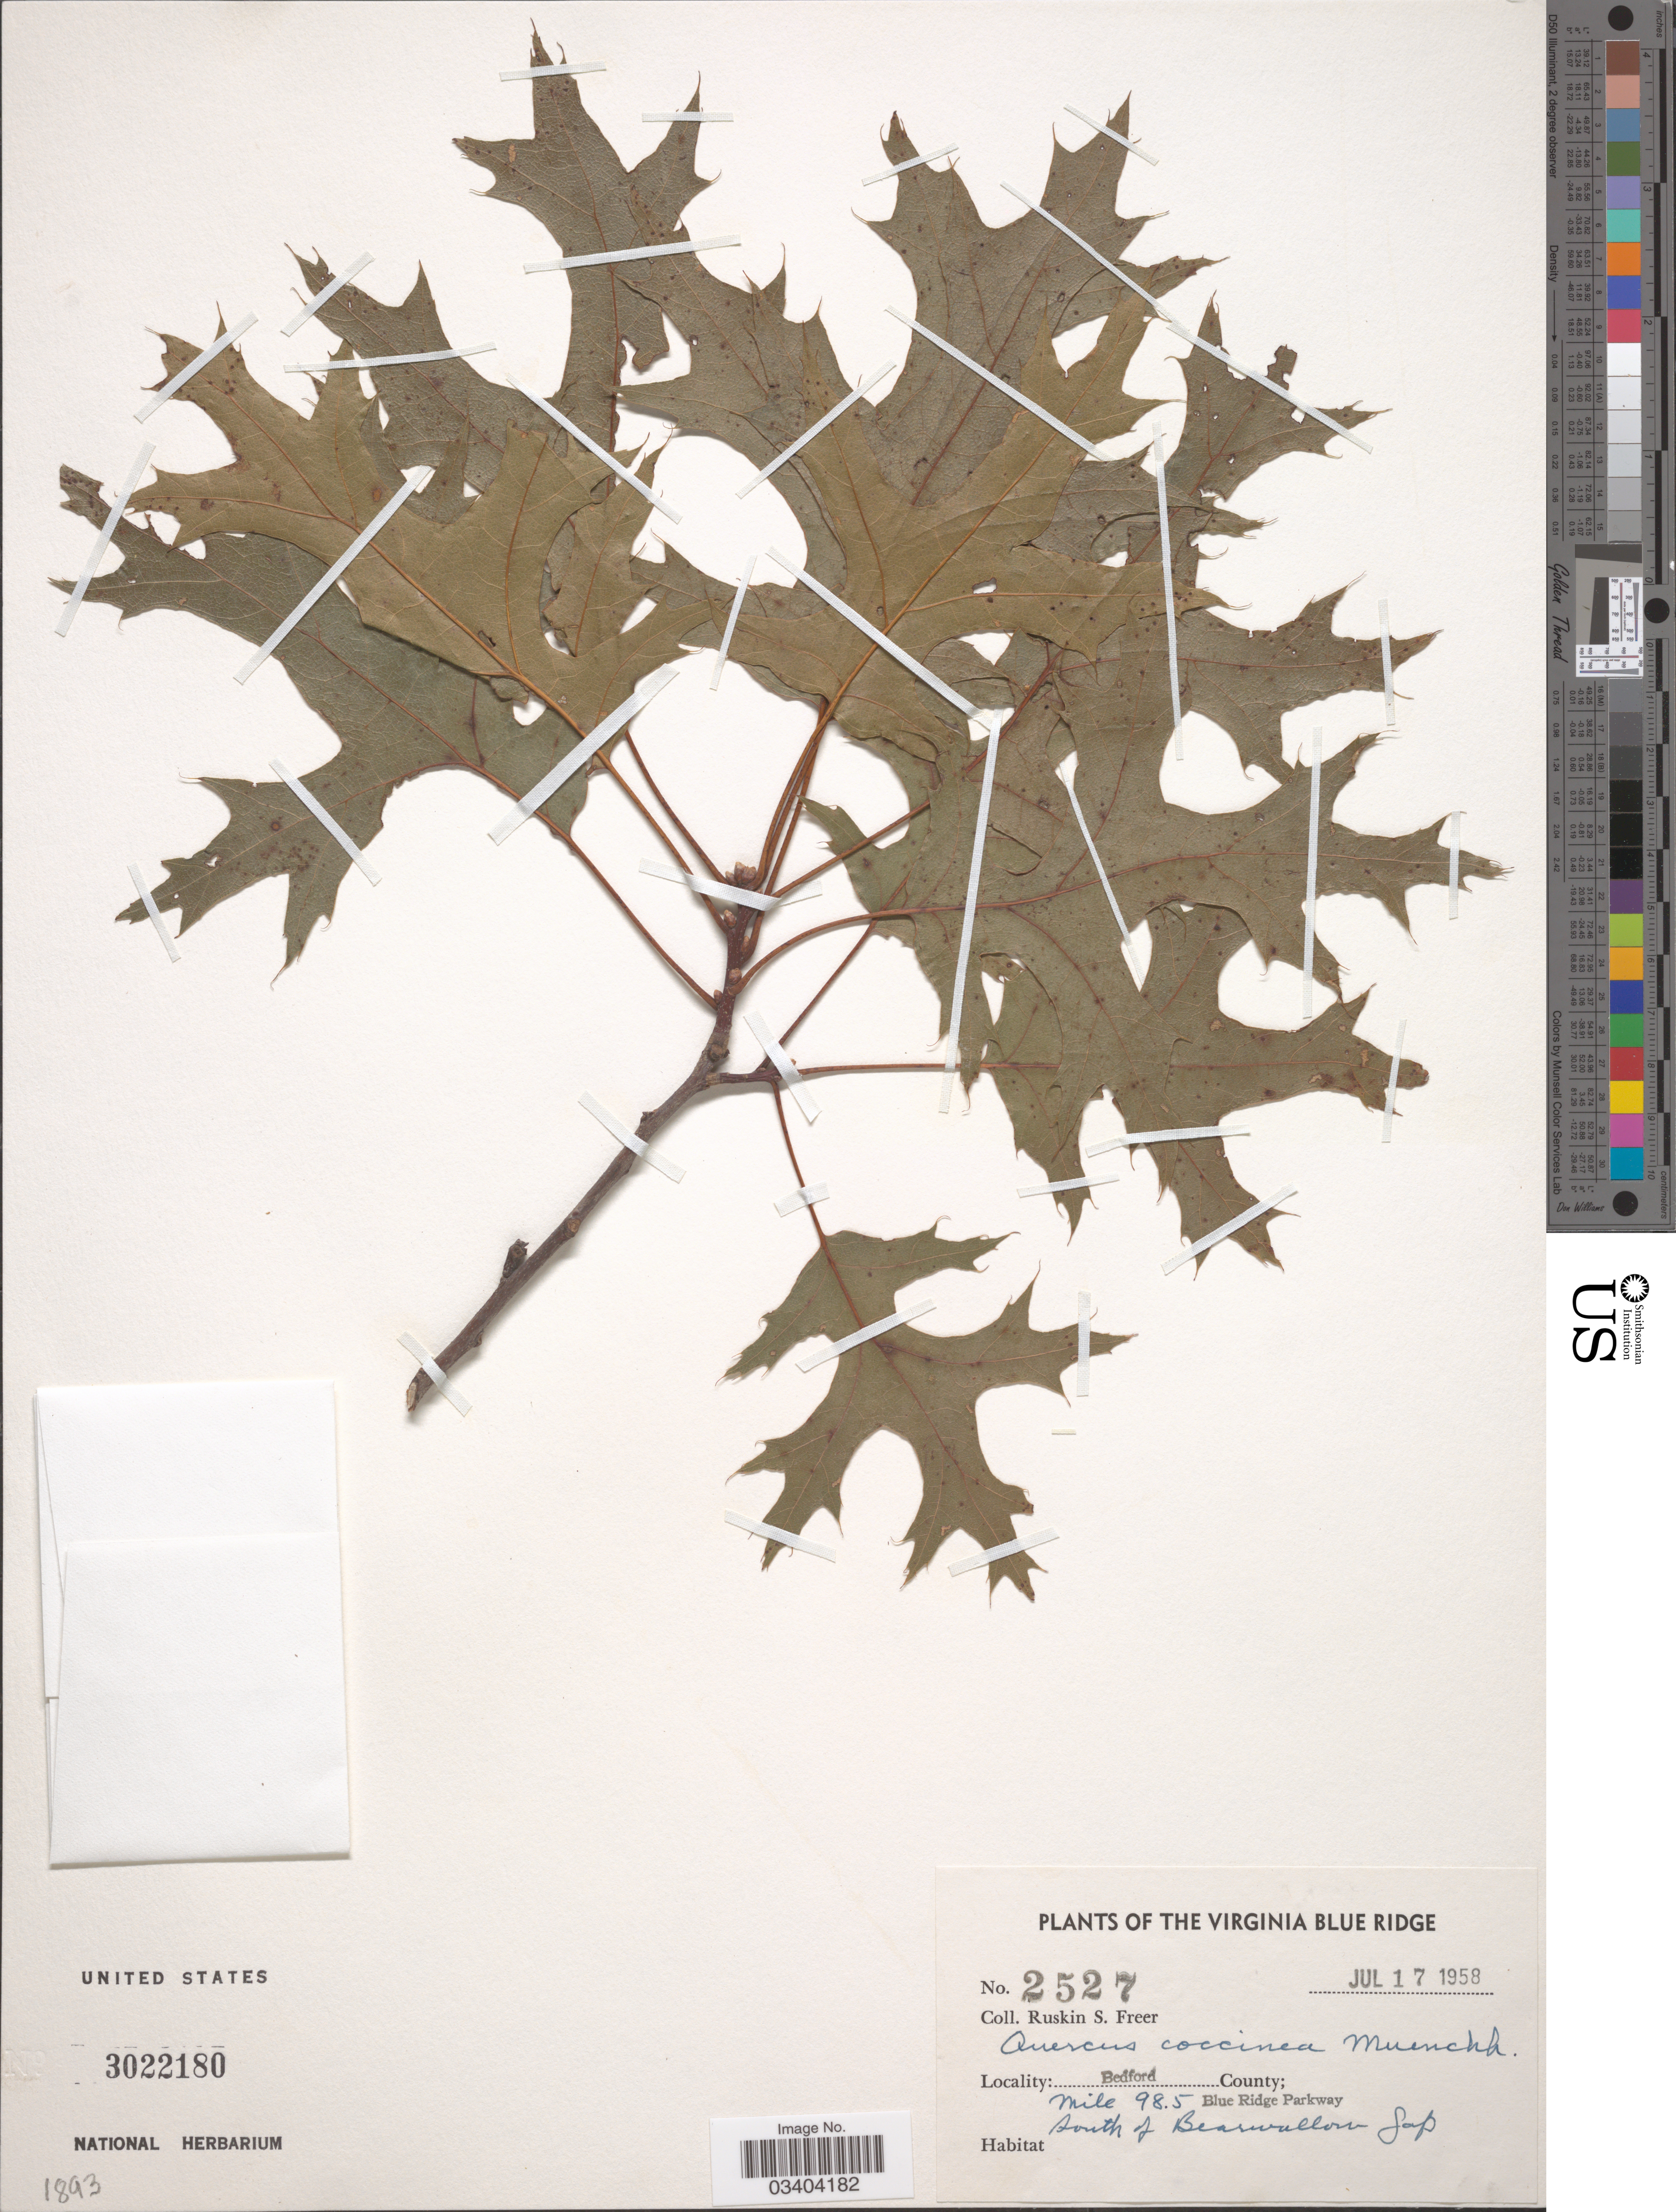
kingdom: Plantae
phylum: Tracheophyta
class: Magnoliopsida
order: Fagales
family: Fagaceae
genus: Quercus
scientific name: Quercus coccinea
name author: Münchh.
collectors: R. Freer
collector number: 2527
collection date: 1958-07-17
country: United States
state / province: Virginia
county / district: Bedford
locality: Virginia Blue Ridge. Bedford County Mile 98.5 Blue Ridge Parkway South of Bearwallow Gap.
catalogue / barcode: US 3022180